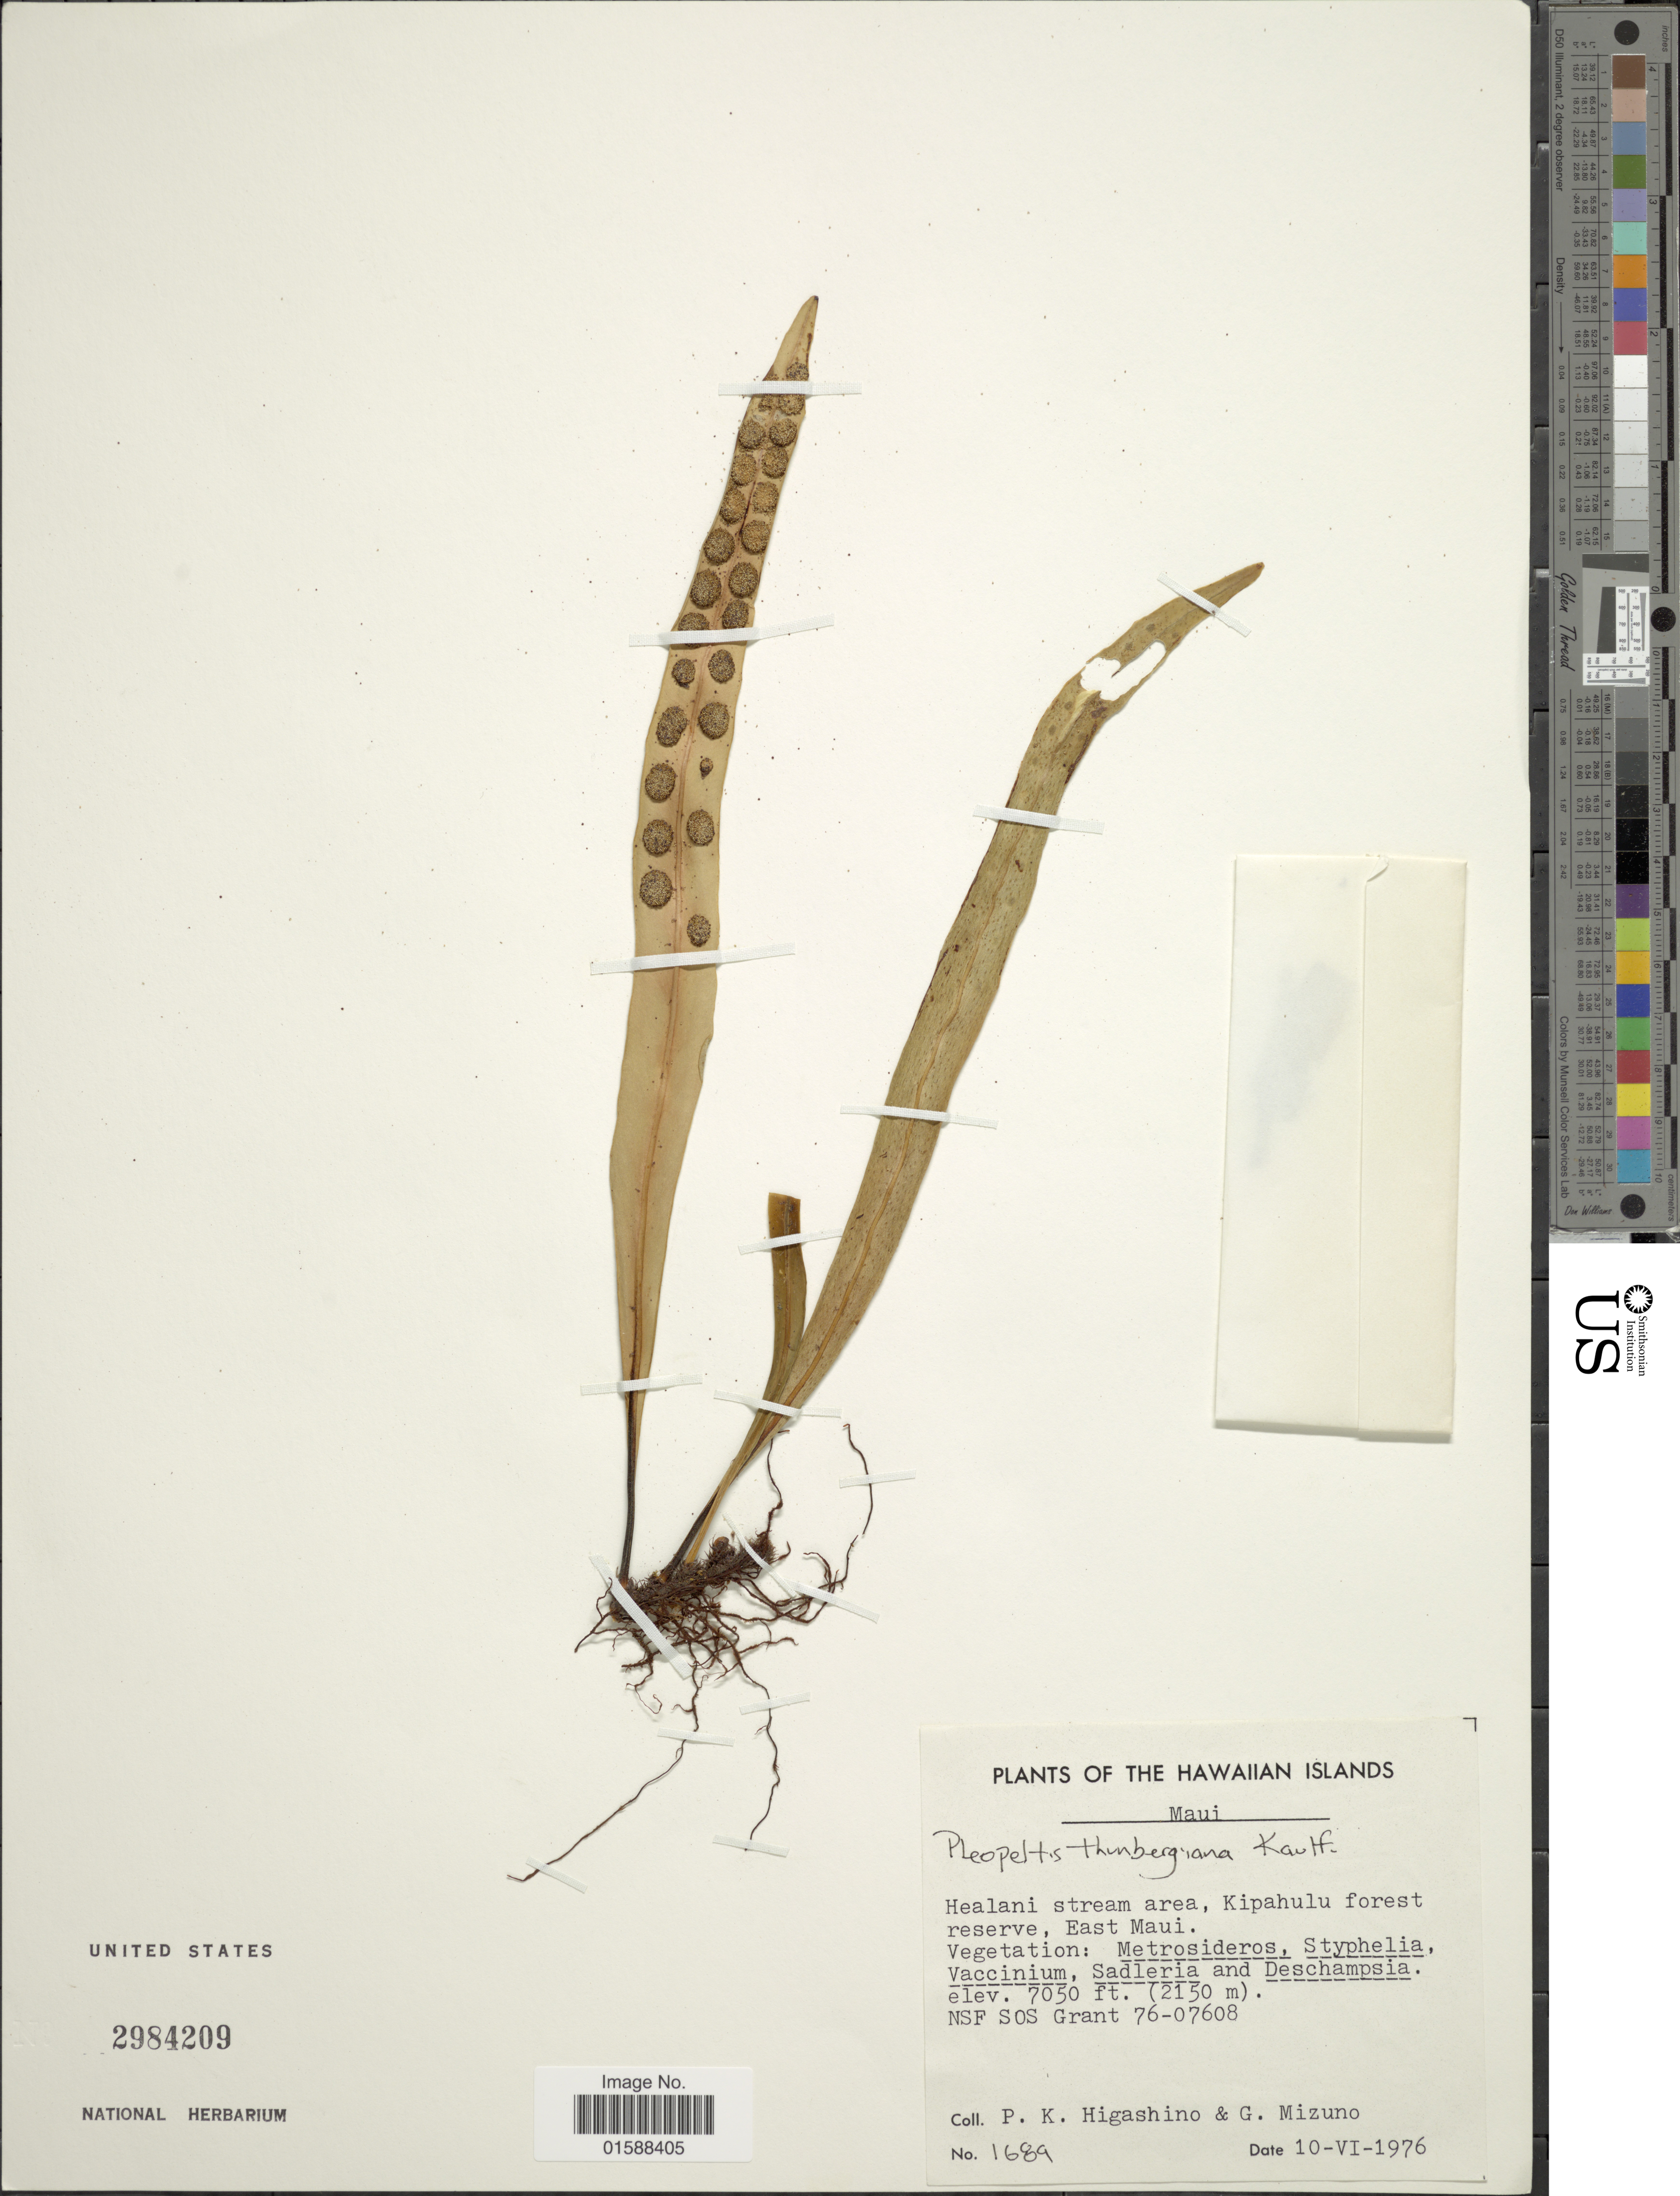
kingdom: Plantae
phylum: Tracheophyta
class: Polypodiopsida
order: Polypodiales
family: Polypodiaceae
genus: Lepisorus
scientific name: Lepisorus thunbergianus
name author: (Kaulf.) Ching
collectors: P. Higashino & G. Mizuno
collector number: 1689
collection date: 1976-06-10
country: United States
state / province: Hawaii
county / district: Maui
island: Maui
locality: Healani stream area, Kipahulu forest reserve, East Maui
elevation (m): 2149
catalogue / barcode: US 2984209